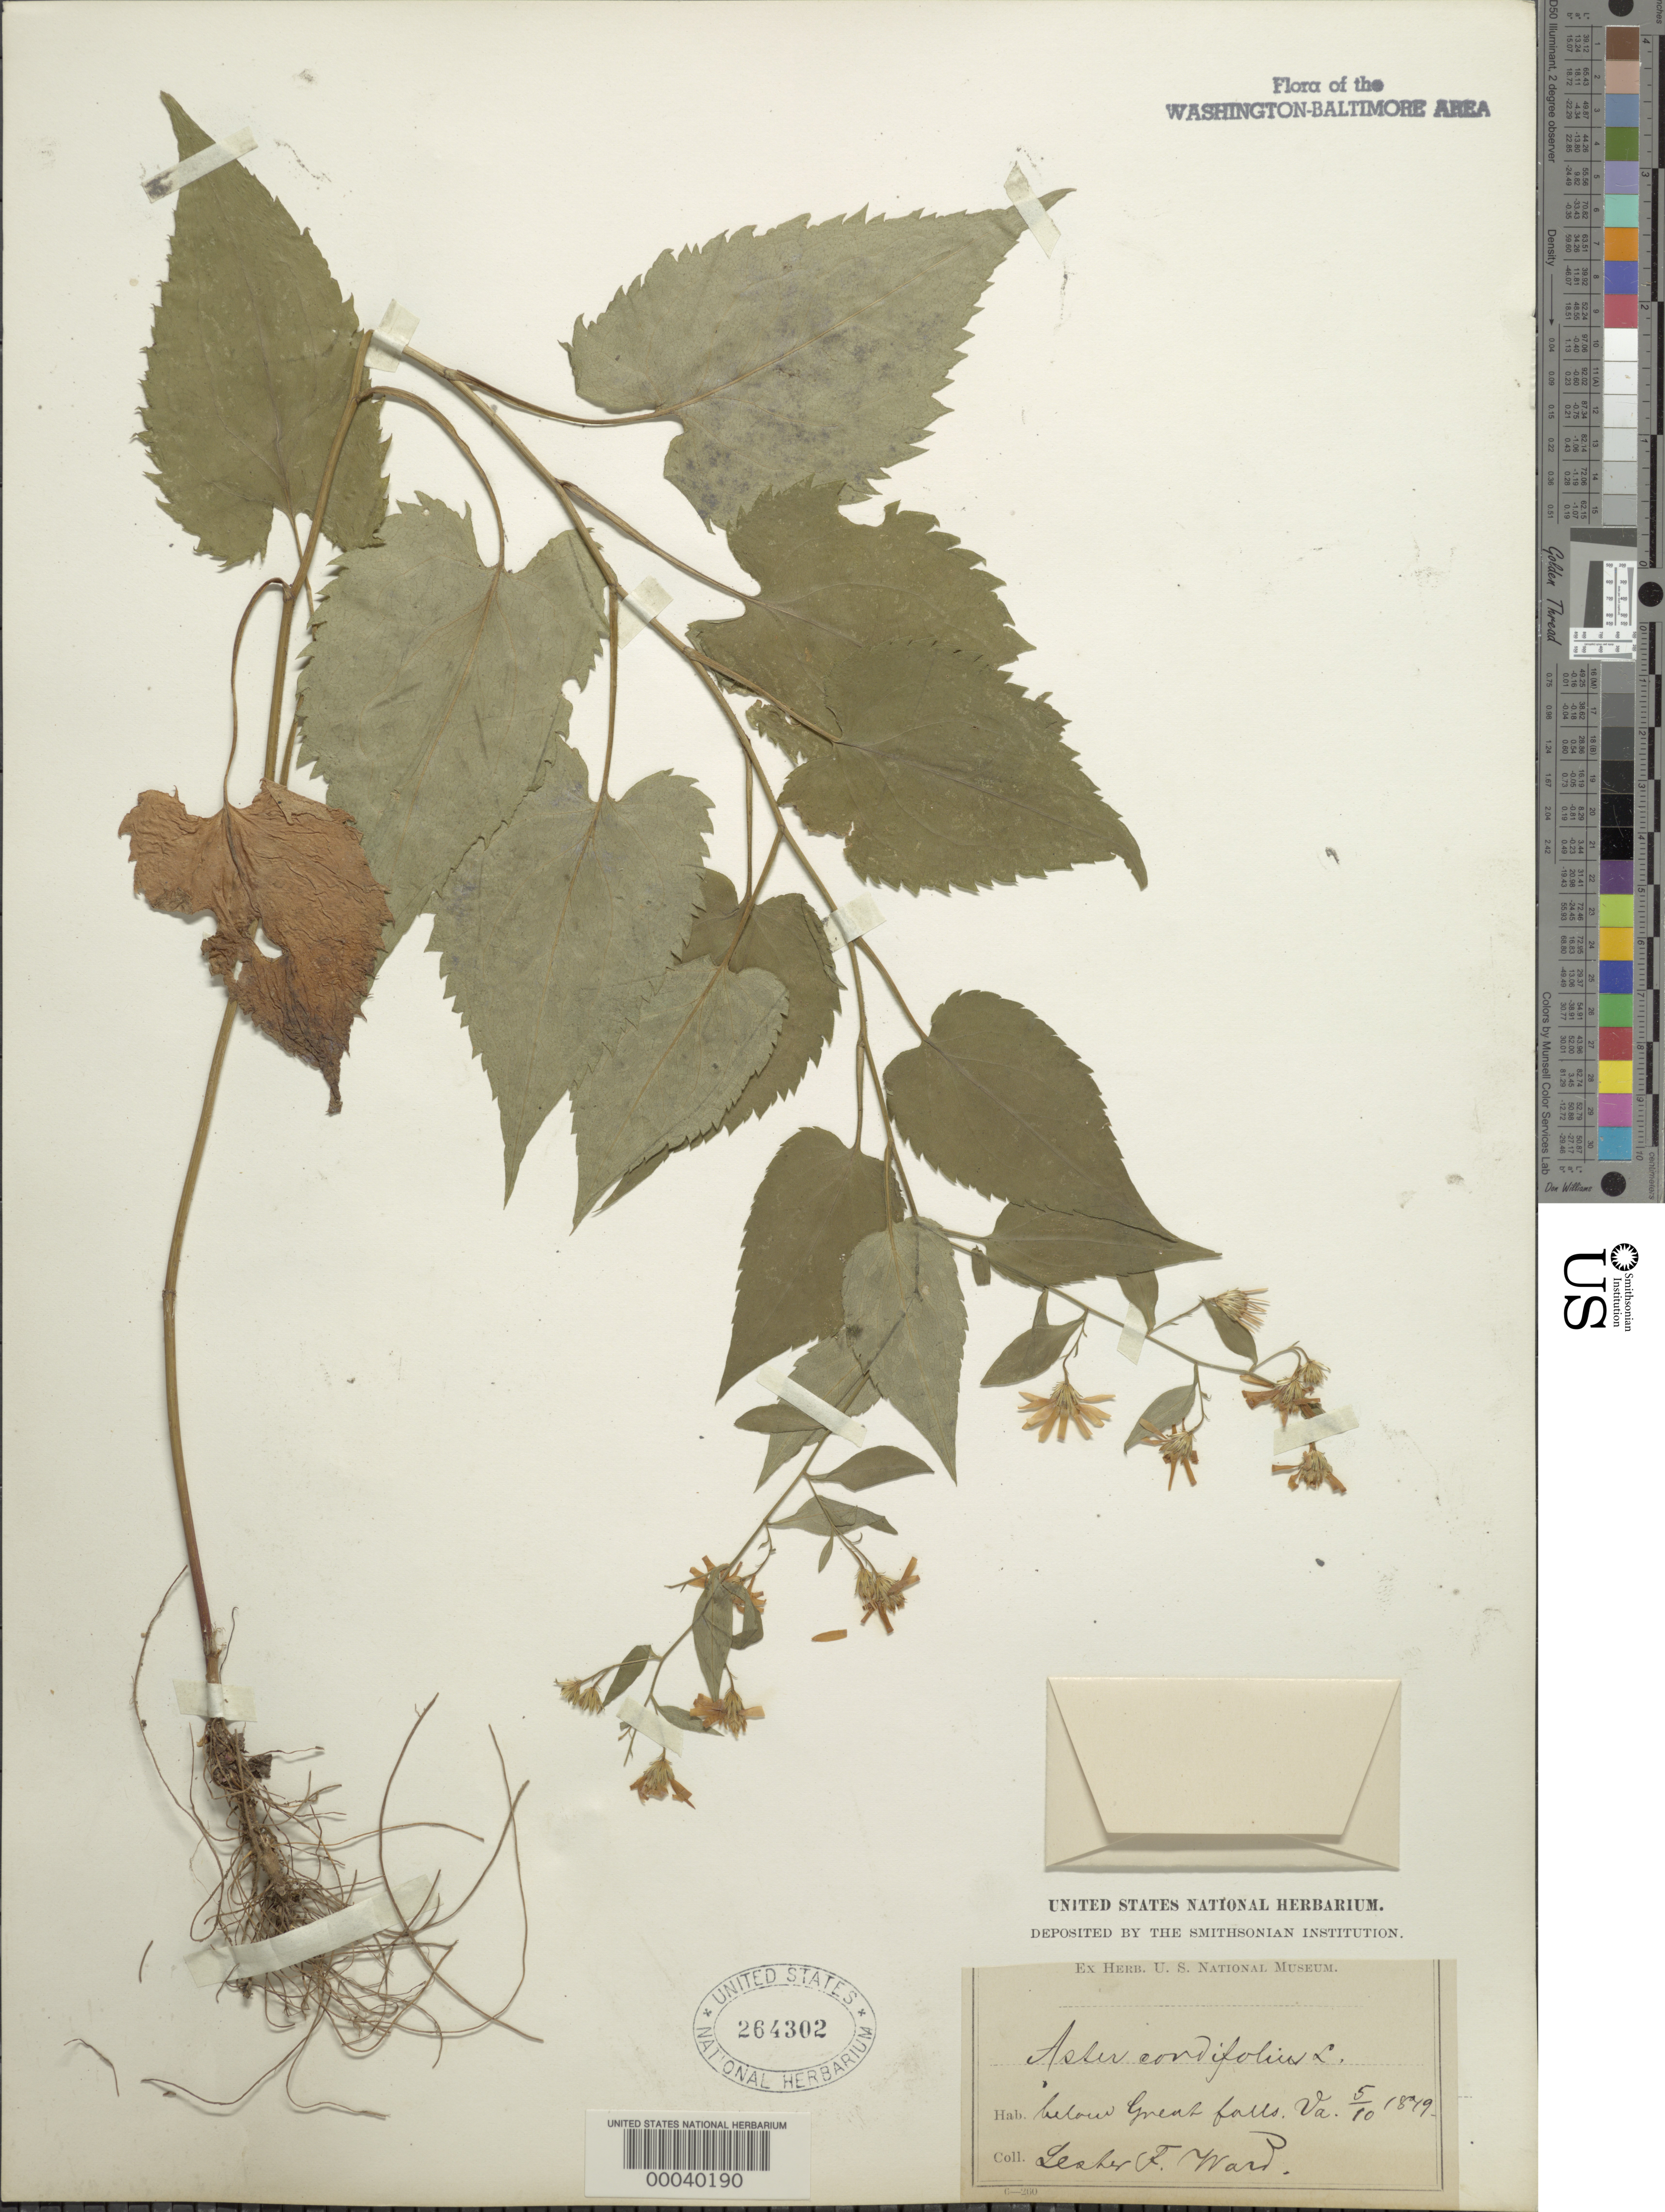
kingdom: Plantae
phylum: Tracheophyta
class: Magnoliopsida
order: Asterales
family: Asteraceae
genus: Symphyotrichum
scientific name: Symphyotrichum cordifolium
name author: (L.) G.L. Nesom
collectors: E. Steele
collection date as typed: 05 Oct 1879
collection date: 1879-10-05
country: United States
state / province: Virginia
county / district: Fairfax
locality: Below Great Falls C. & O. Canal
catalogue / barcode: US 264302